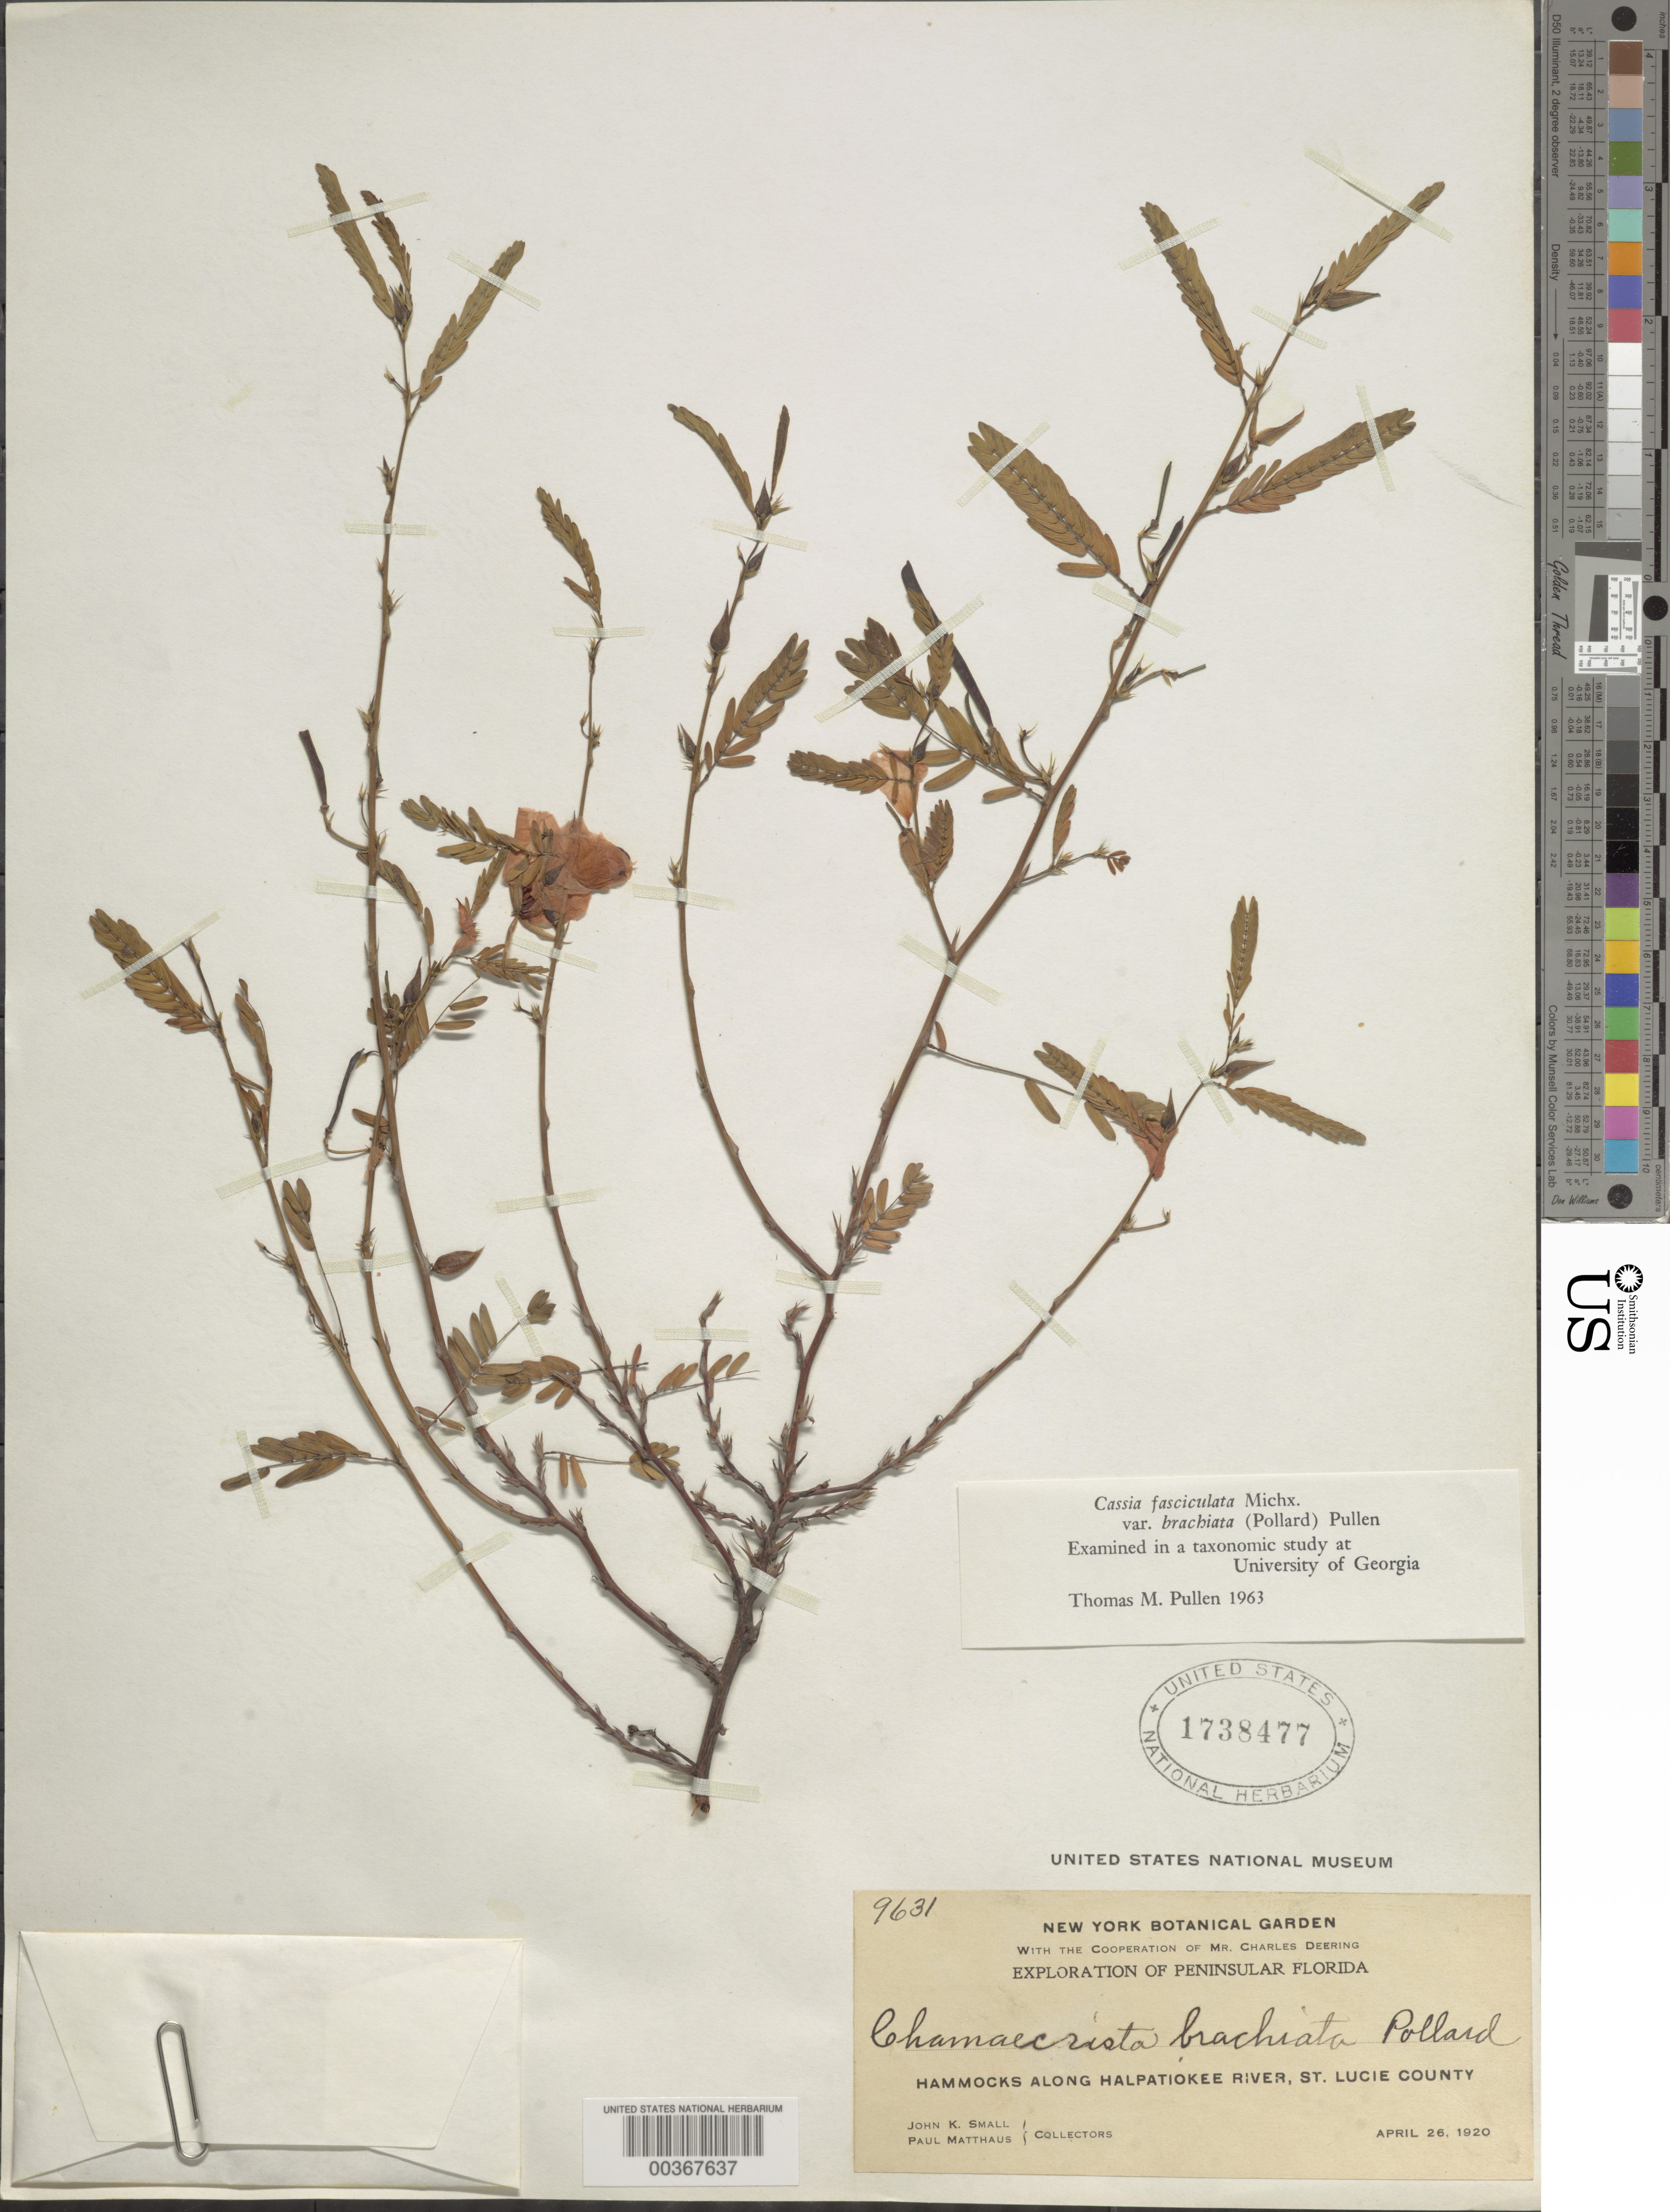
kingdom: Plantae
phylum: Tracheophyta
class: Magnoliopsida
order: Fabales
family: Fabaceae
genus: Chamaecrista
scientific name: Chamaecrista fasciculata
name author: (Michx.) Greene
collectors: J. K. Small & P. Matthaus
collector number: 9631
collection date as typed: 26 Apr 1920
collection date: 1920-04-26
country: United States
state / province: Florida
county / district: Saint Lucie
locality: Hammocks along halpatiokee river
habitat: Hammocks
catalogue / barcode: US 1738477